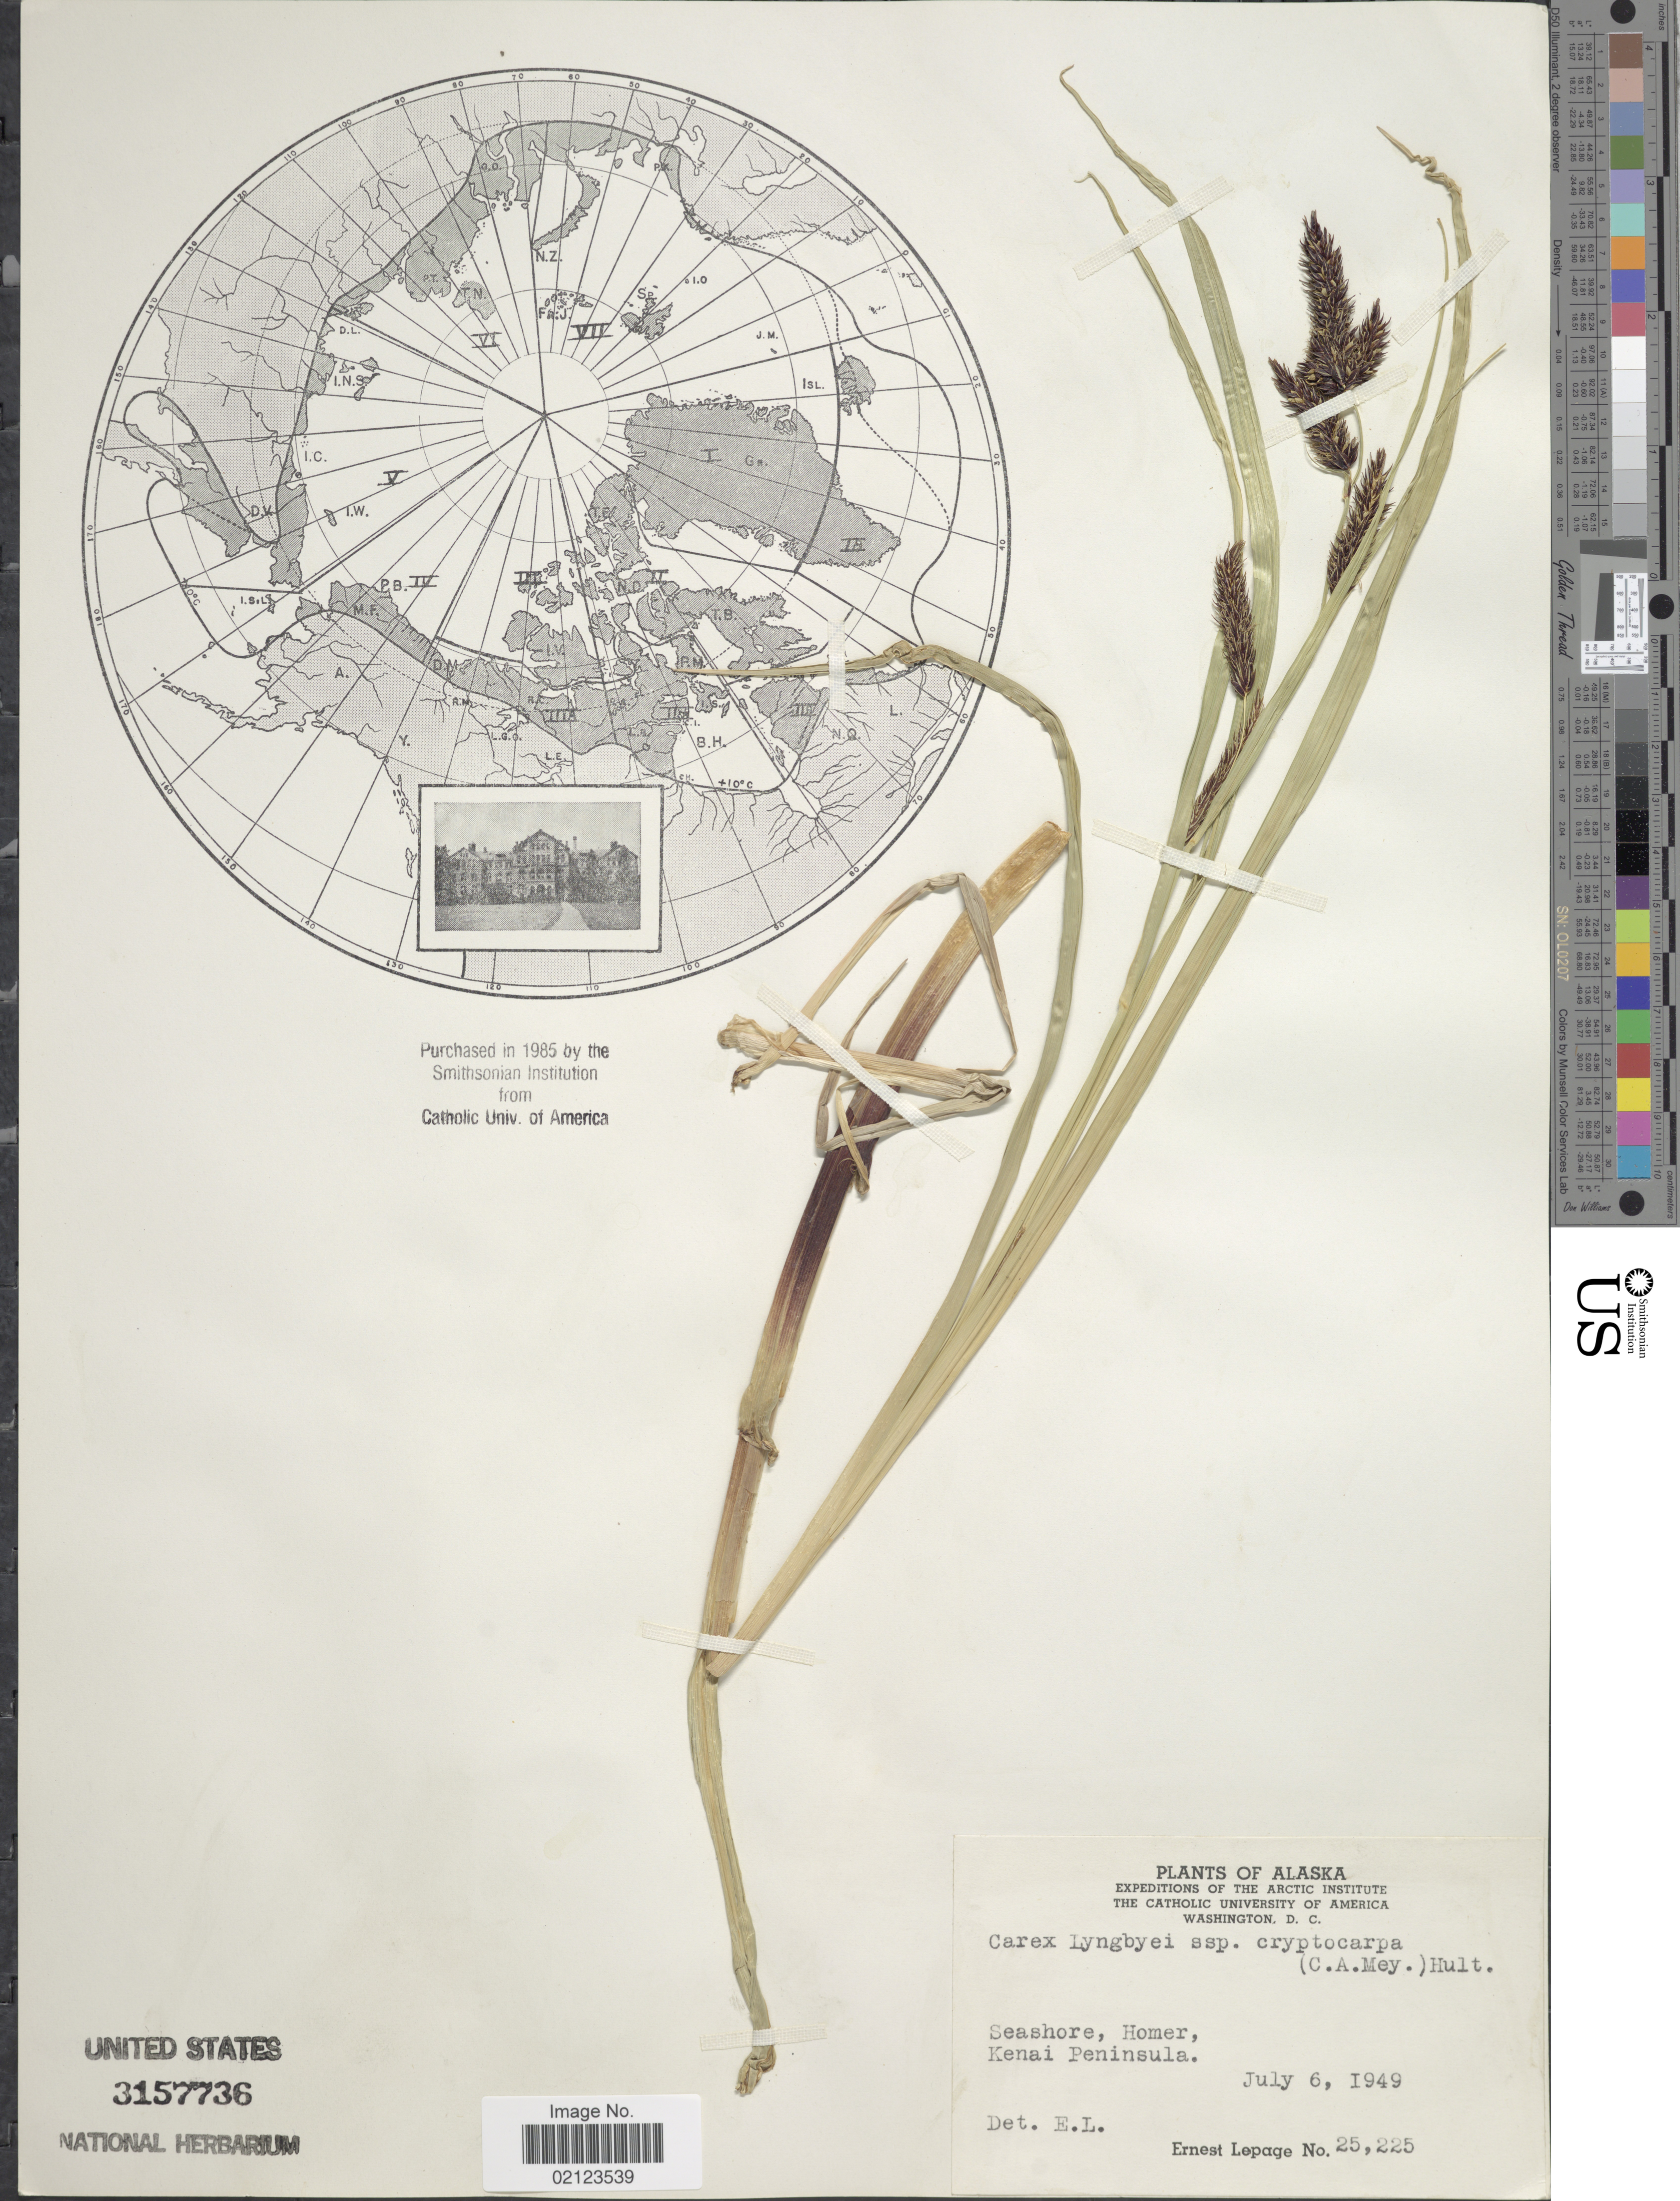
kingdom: Plantae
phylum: Tracheophyta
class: Liliopsida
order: Poales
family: Cyperaceae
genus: Carex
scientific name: Carex lyngbyei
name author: Hornem.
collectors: E. Lepage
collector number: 25225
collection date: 1949-07-06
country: United States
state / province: Alaska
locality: Seashore, Homer, Kenai Peninsula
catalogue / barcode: US 3157736